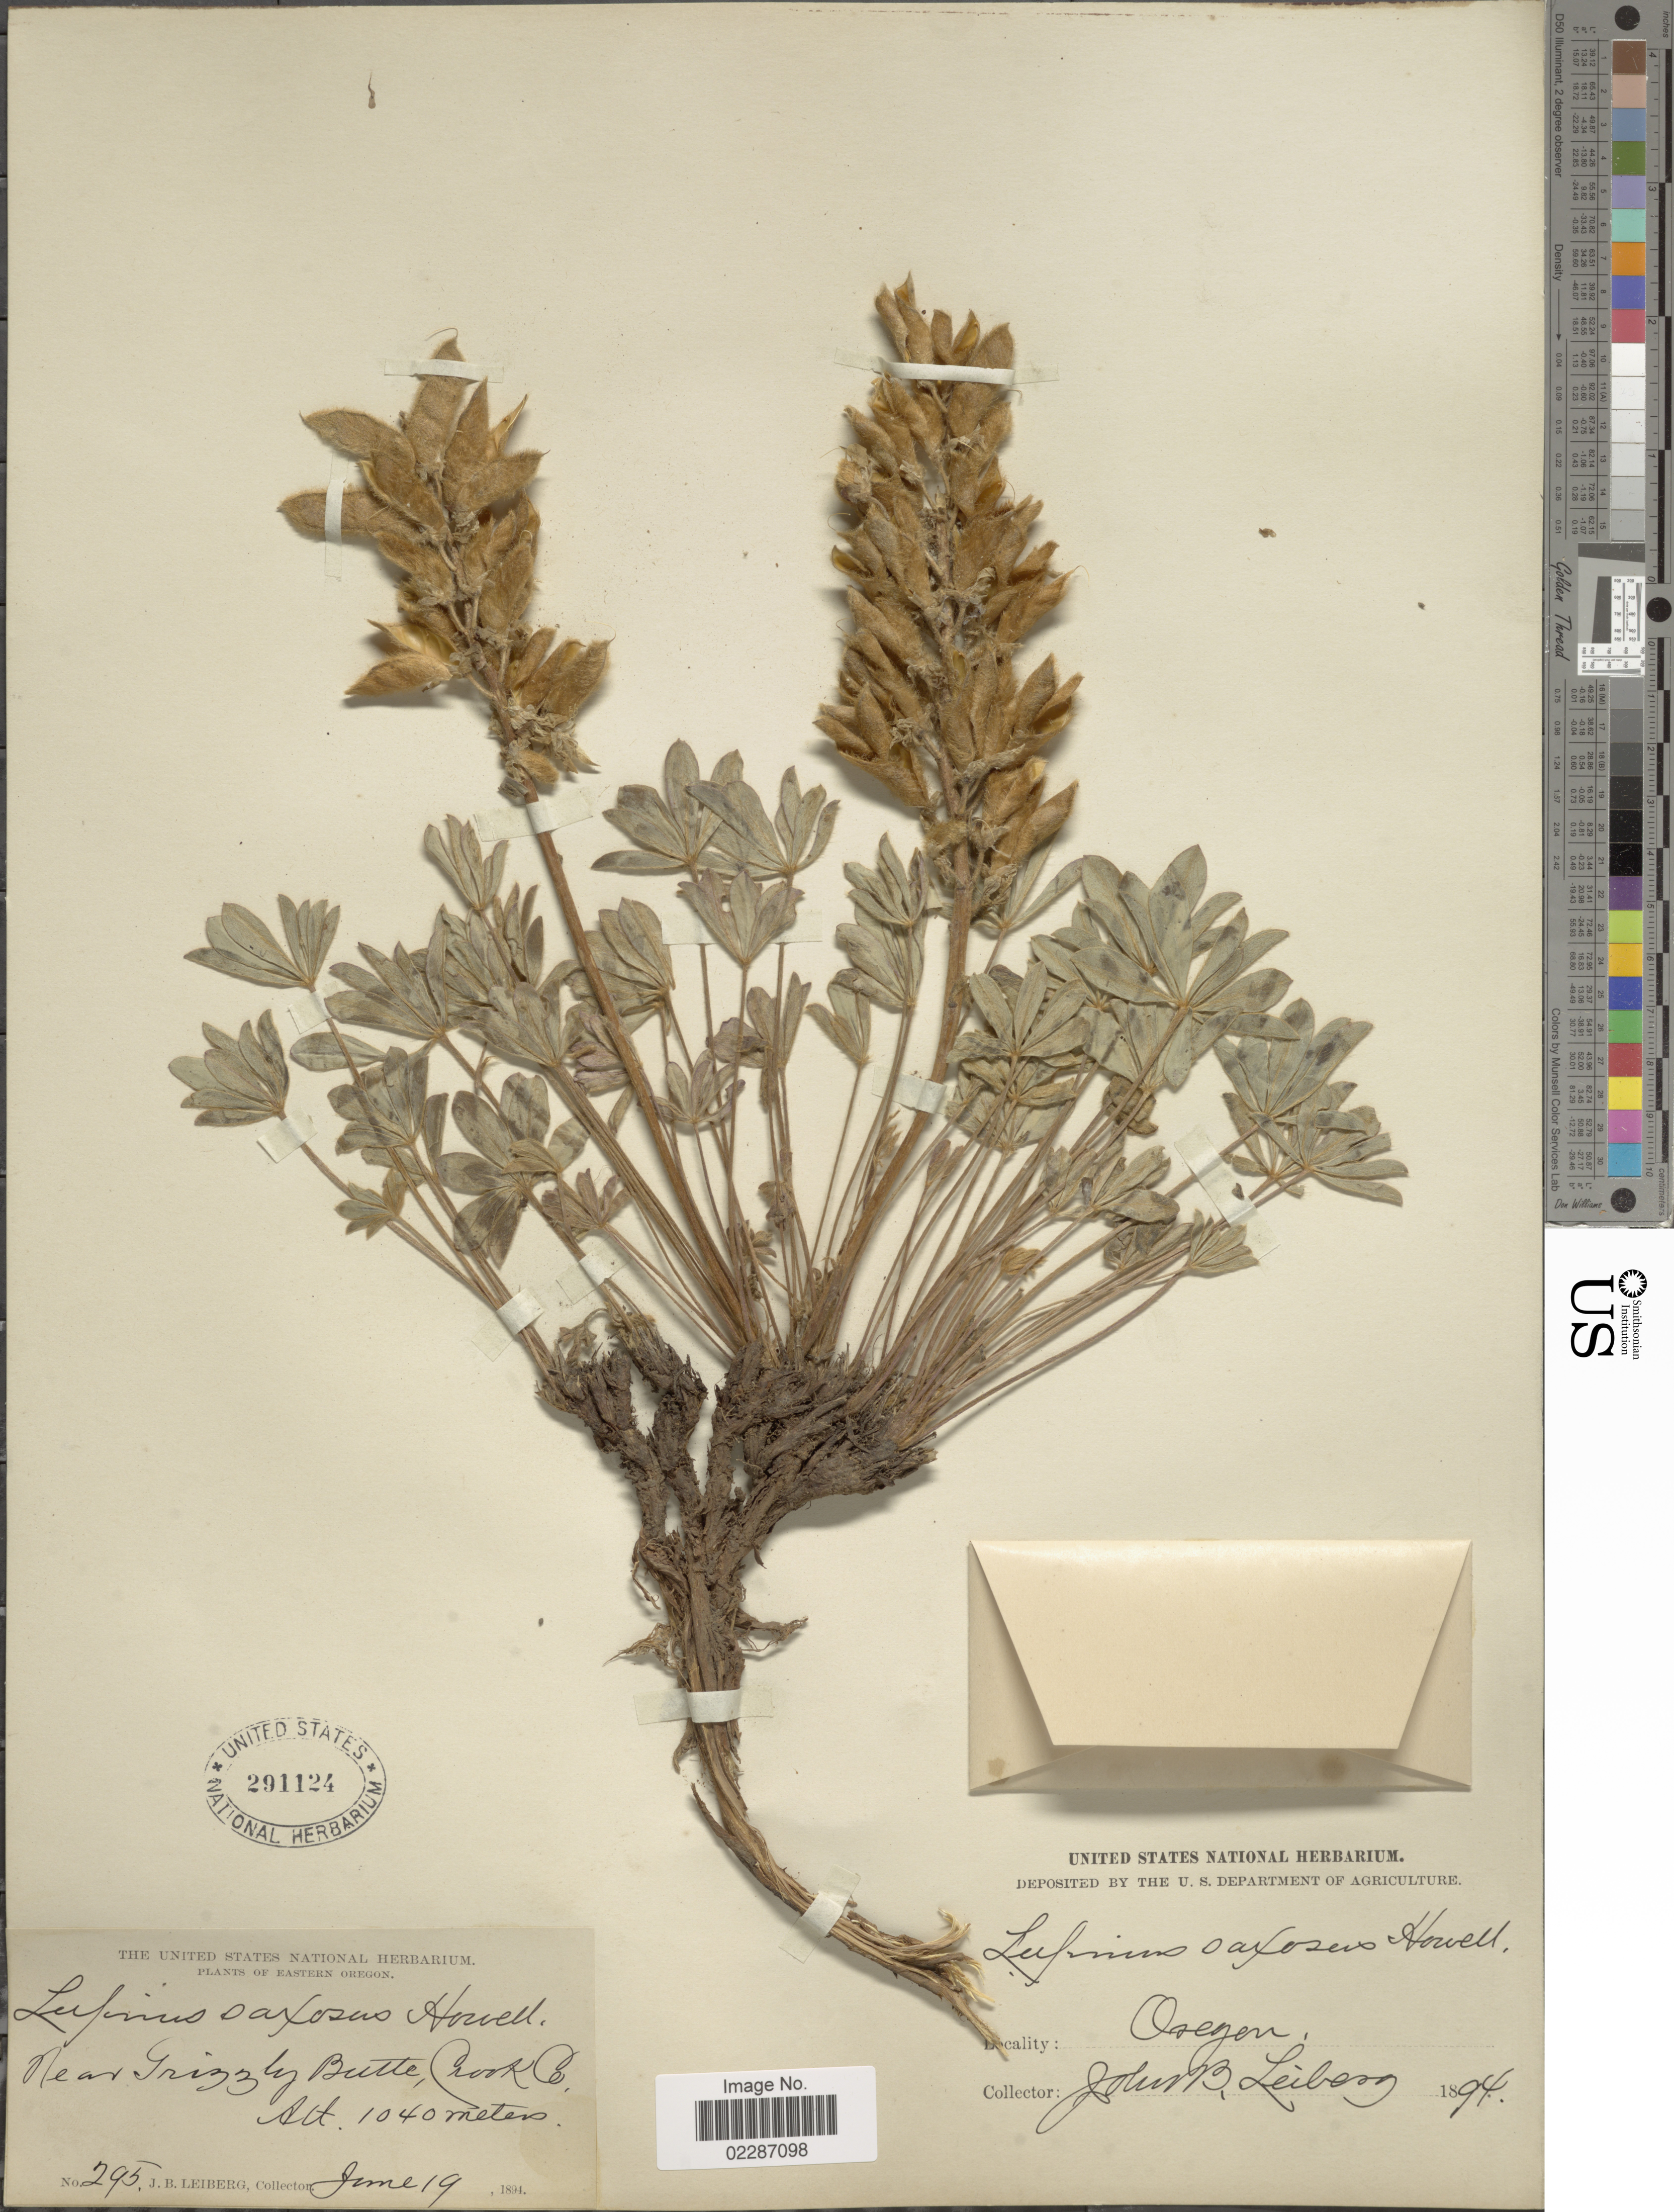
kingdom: Plantae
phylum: Tracheophyta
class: Magnoliopsida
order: Fabales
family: Fabaceae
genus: Lupinus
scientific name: Lupinus saxosus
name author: Howell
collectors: J. B. Leiberg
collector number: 295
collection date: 1894-06-19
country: United States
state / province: Oregon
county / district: Crook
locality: Eastern Oregon, Near Grizzly Butte, Crook Co.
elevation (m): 1040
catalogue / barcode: US 291124